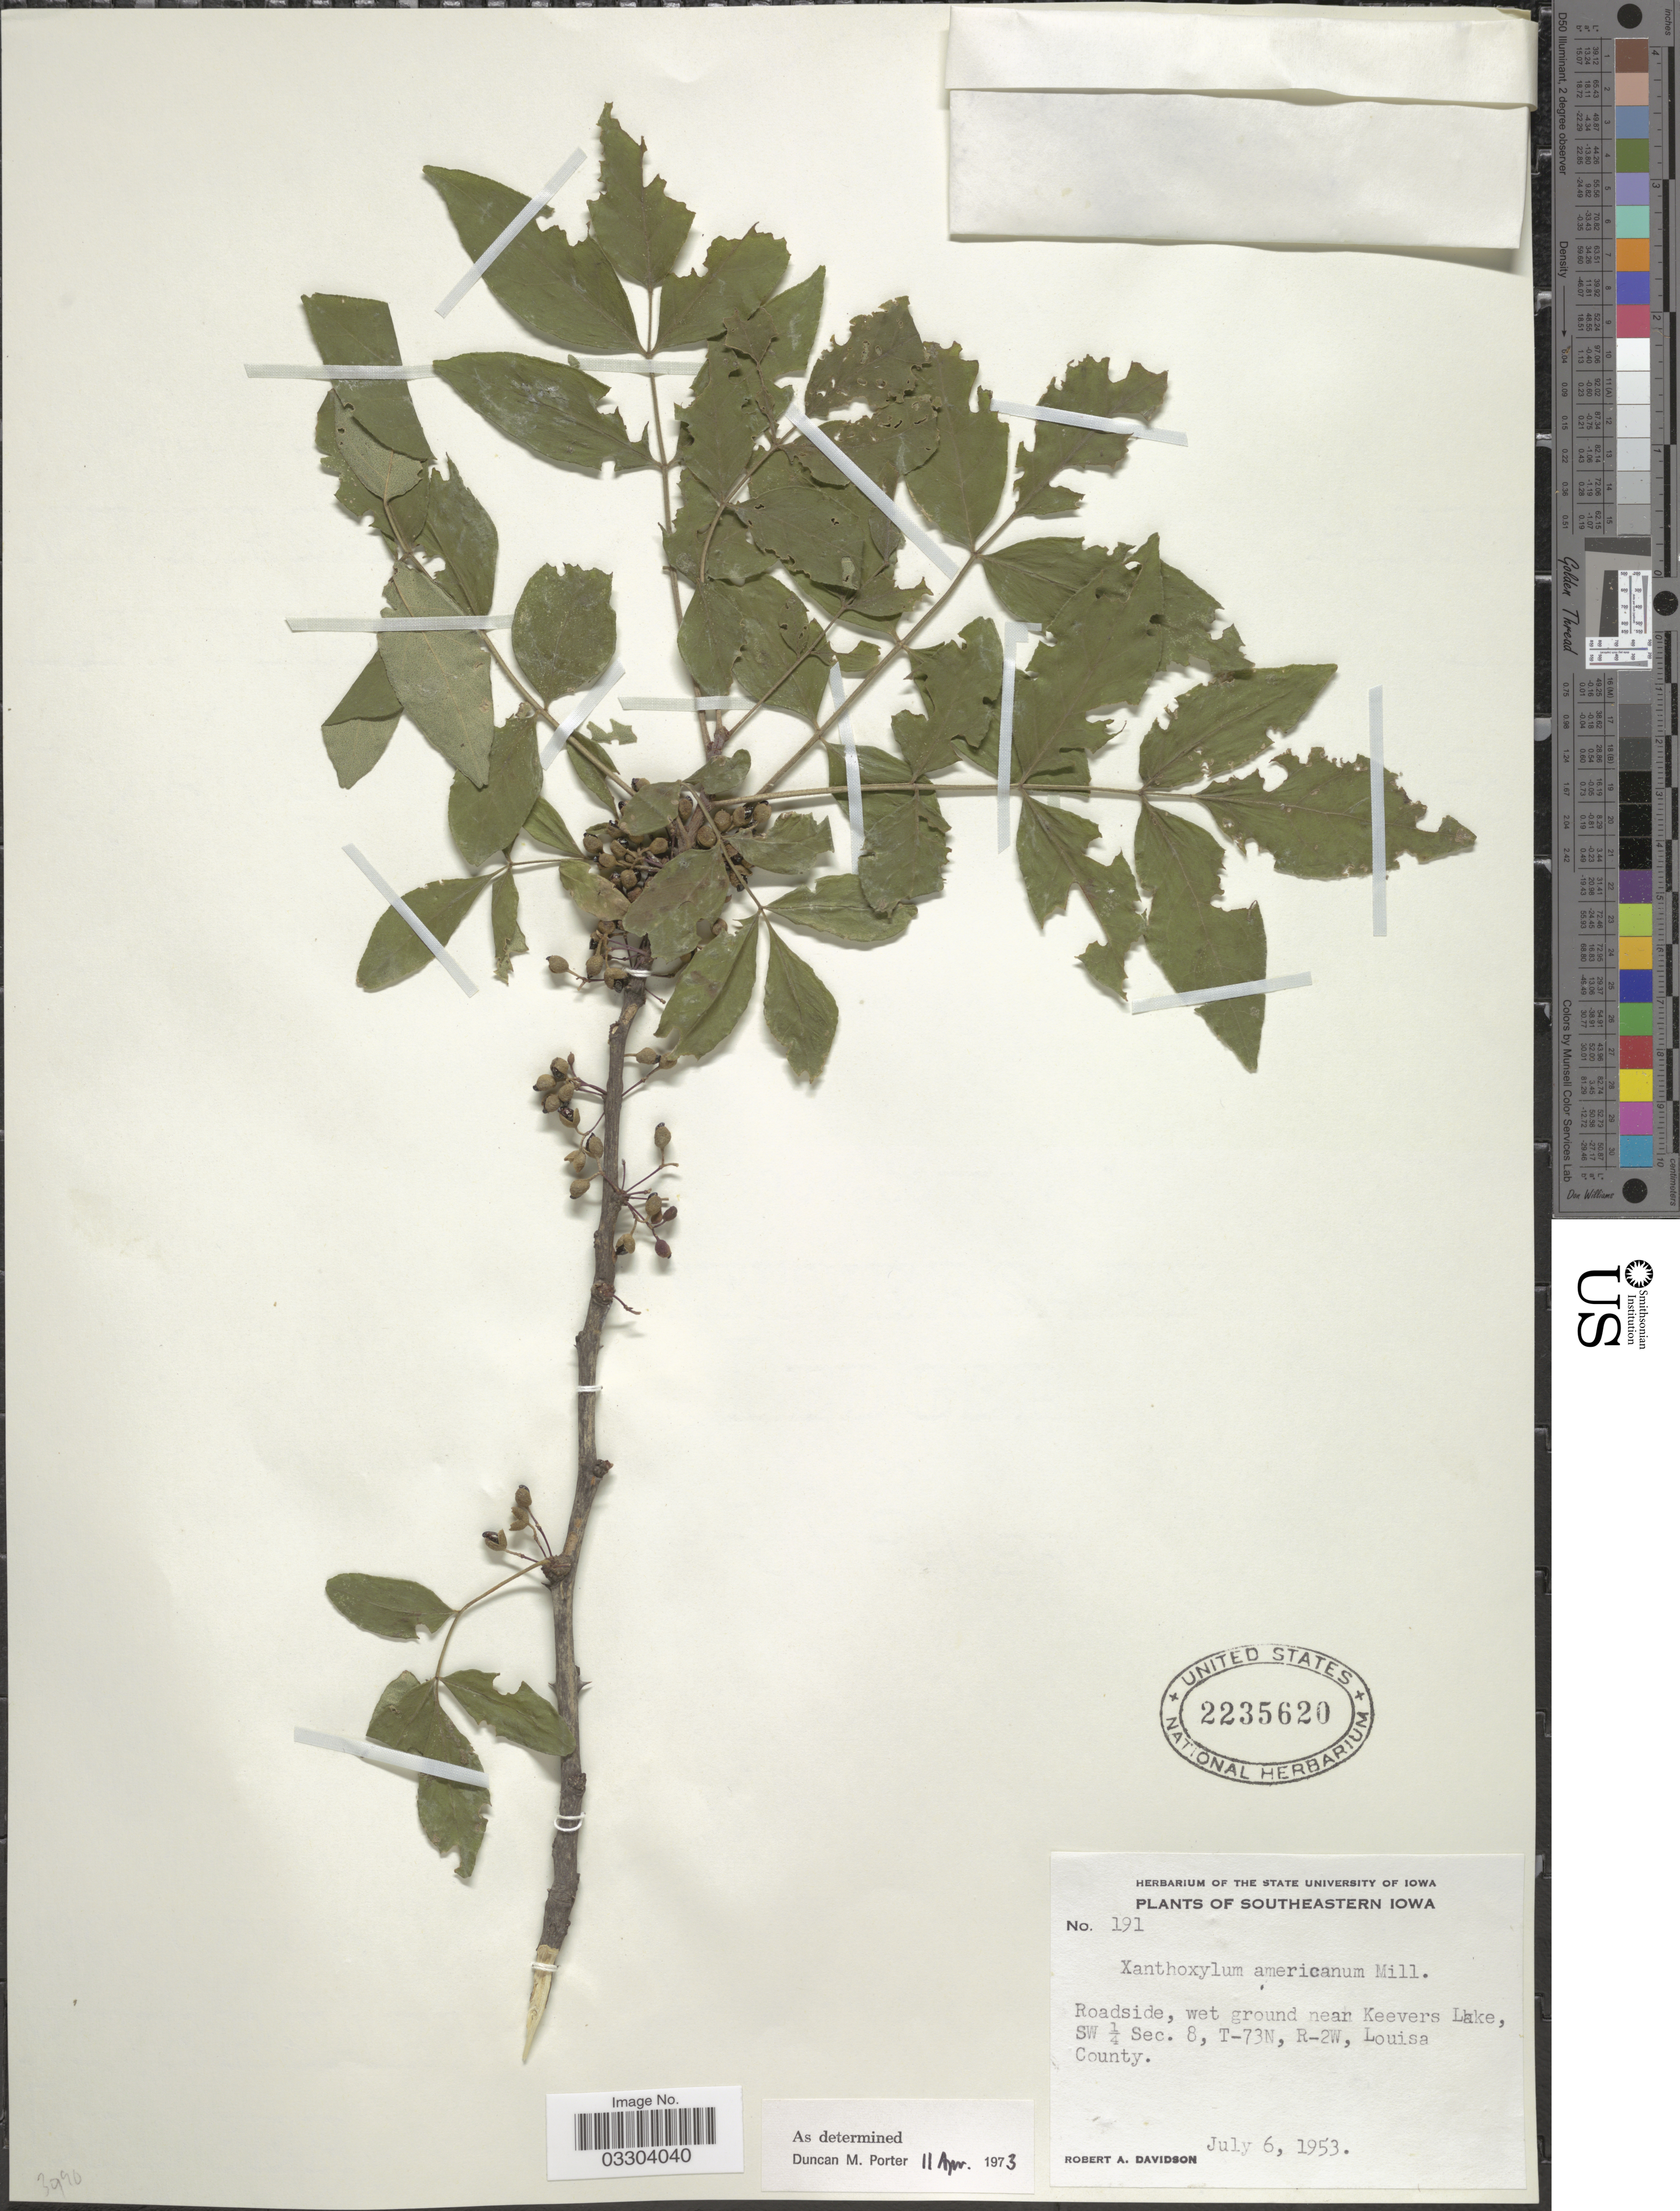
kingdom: Plantae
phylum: Tracheophyta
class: Magnoliopsida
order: Sapindales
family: Rutaceae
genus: Zanthoxylum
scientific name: Zanthoxylum americanum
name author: Mill.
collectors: R. A. Davidson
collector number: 191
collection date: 1953-07-06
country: United States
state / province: Iowa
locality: Southeastern Iowa. Roadside, wet ground near Keevers Lake, SW ¼ Sec. 8, T-73N, R-2W, Louisa County.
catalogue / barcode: US 2235620